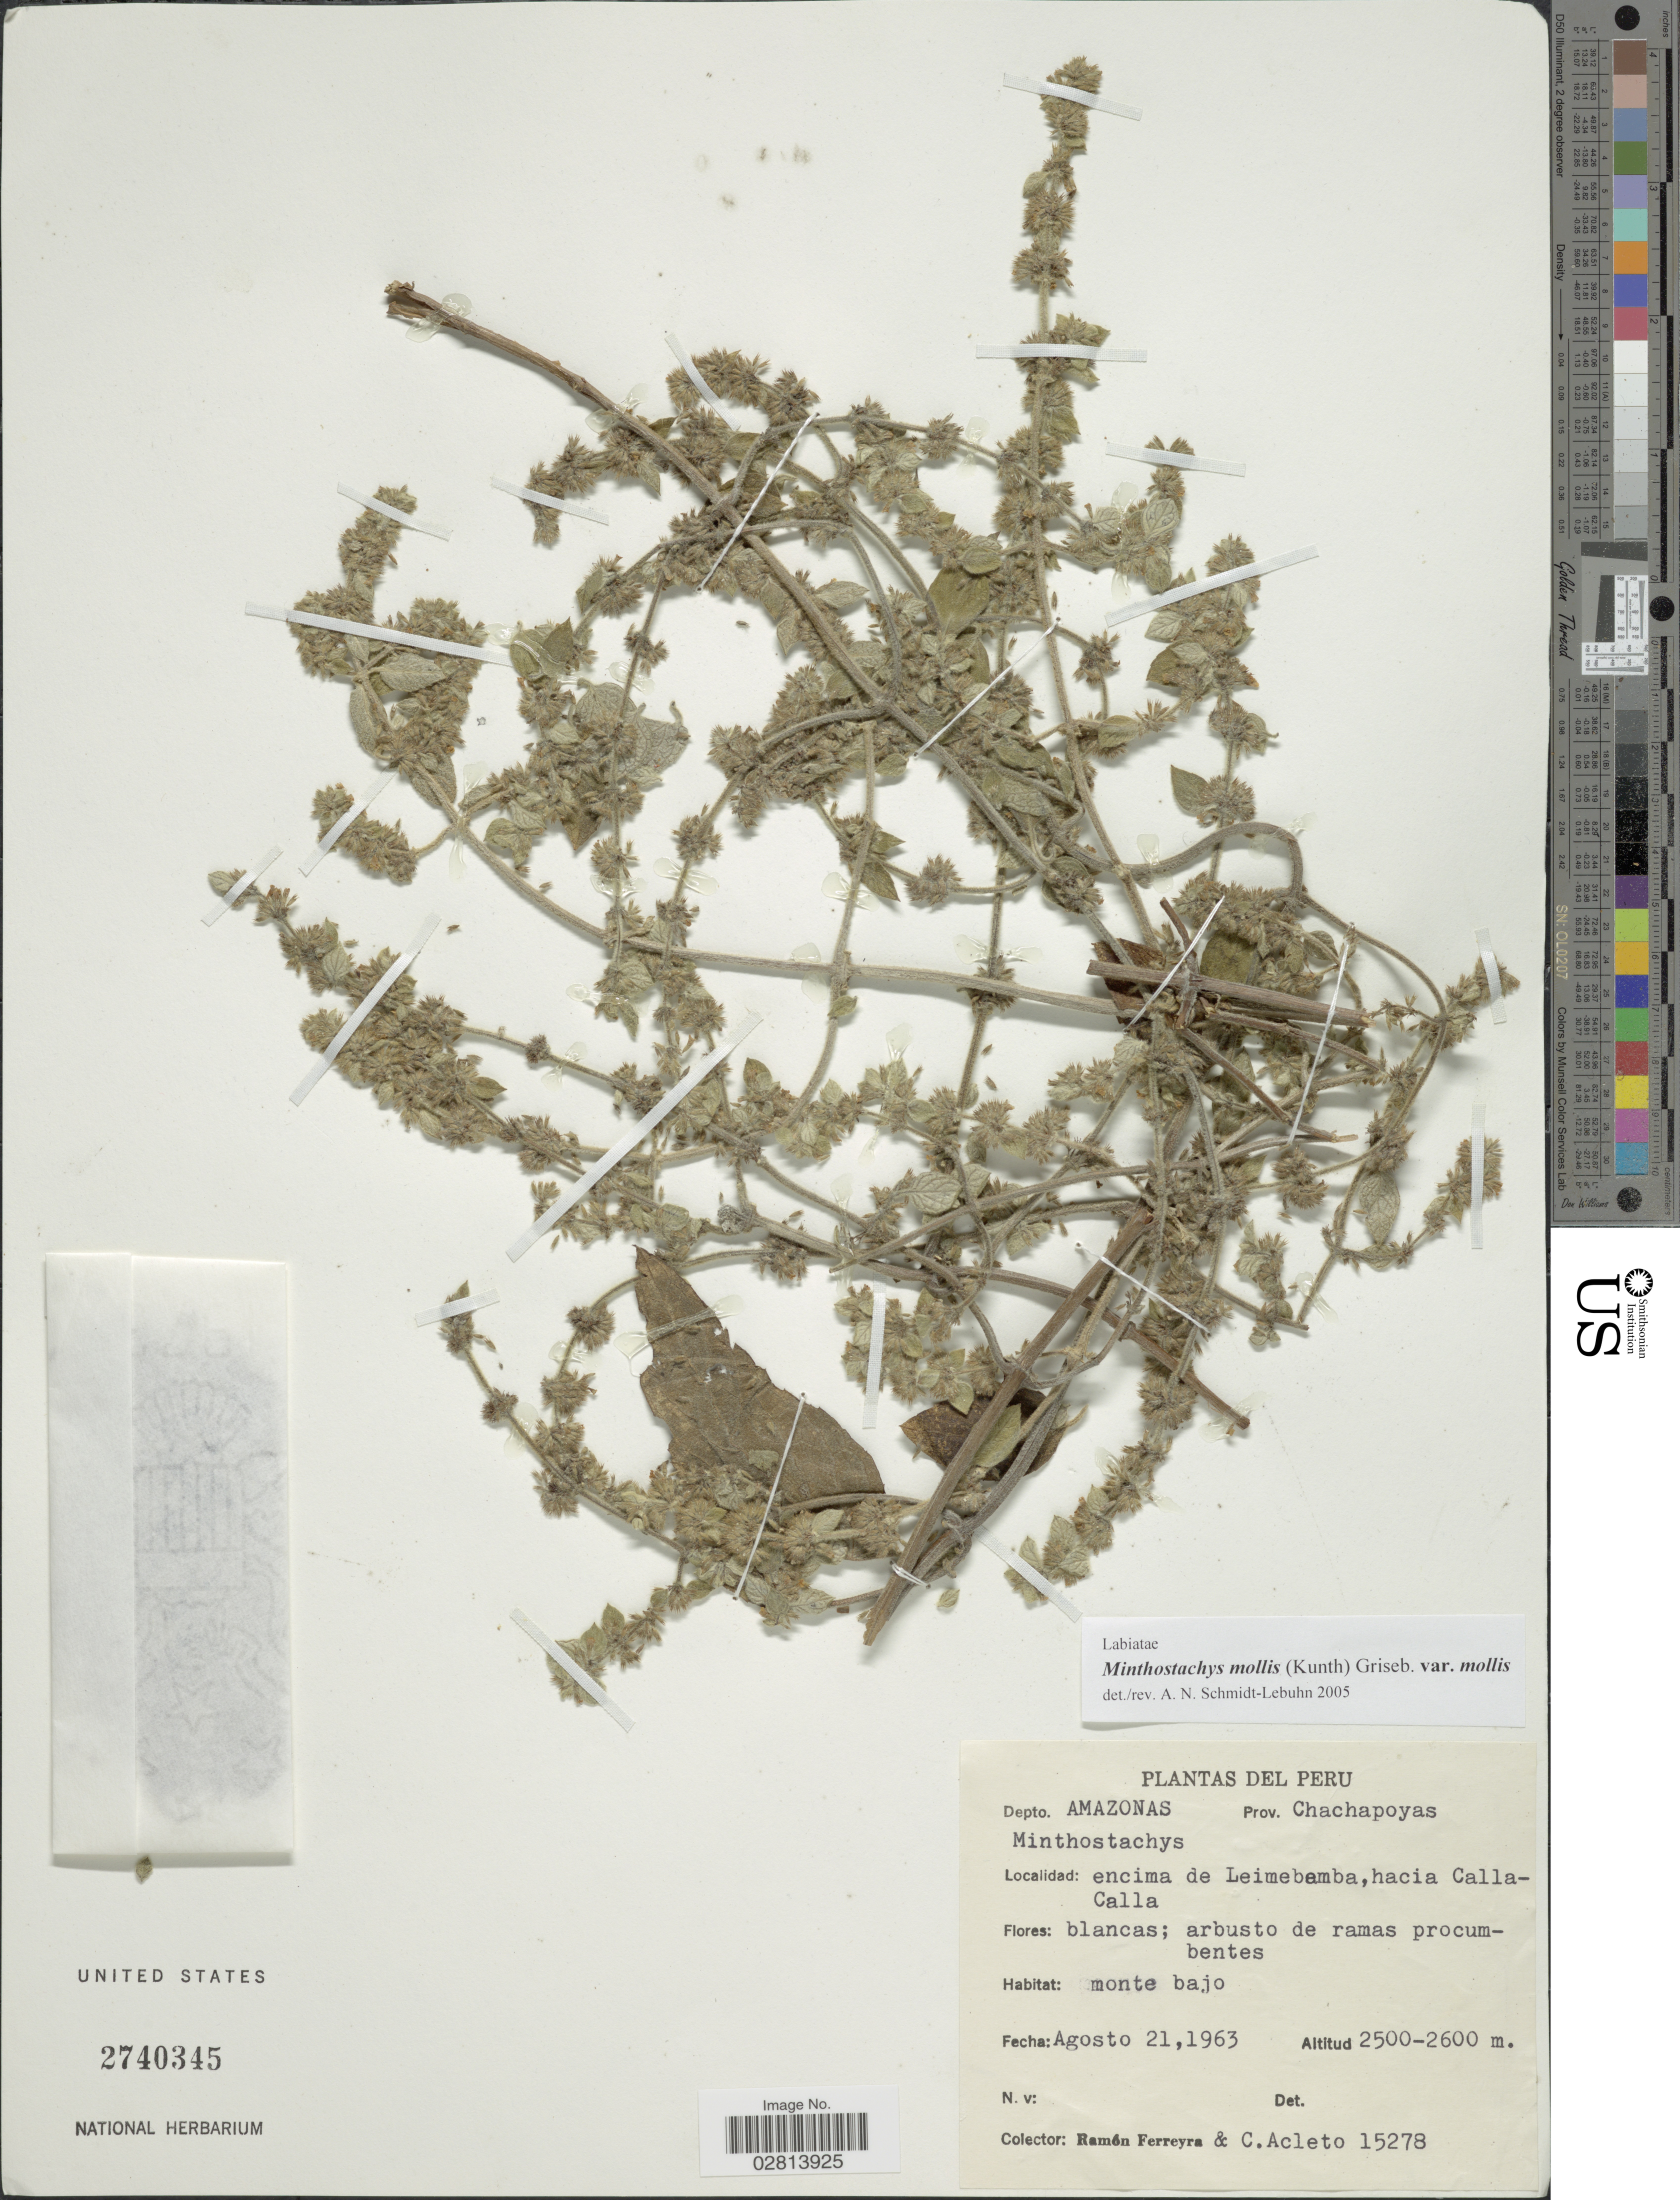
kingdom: Plantae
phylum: Tracheophyta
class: Magnoliopsida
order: Lamiales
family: Lamiaceae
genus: Minthostachys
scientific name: Minthostachys mollis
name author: (Kunth) Griseb.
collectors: R. A. Ferreyra & C. Acleto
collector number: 15278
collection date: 1963-08-21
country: Peru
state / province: Amazonas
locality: Depto. Amazonas, Prov. Chachapoyas, encima de Leimebamba, hacia Calla-Calla.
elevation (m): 2500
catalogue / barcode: US 2740345